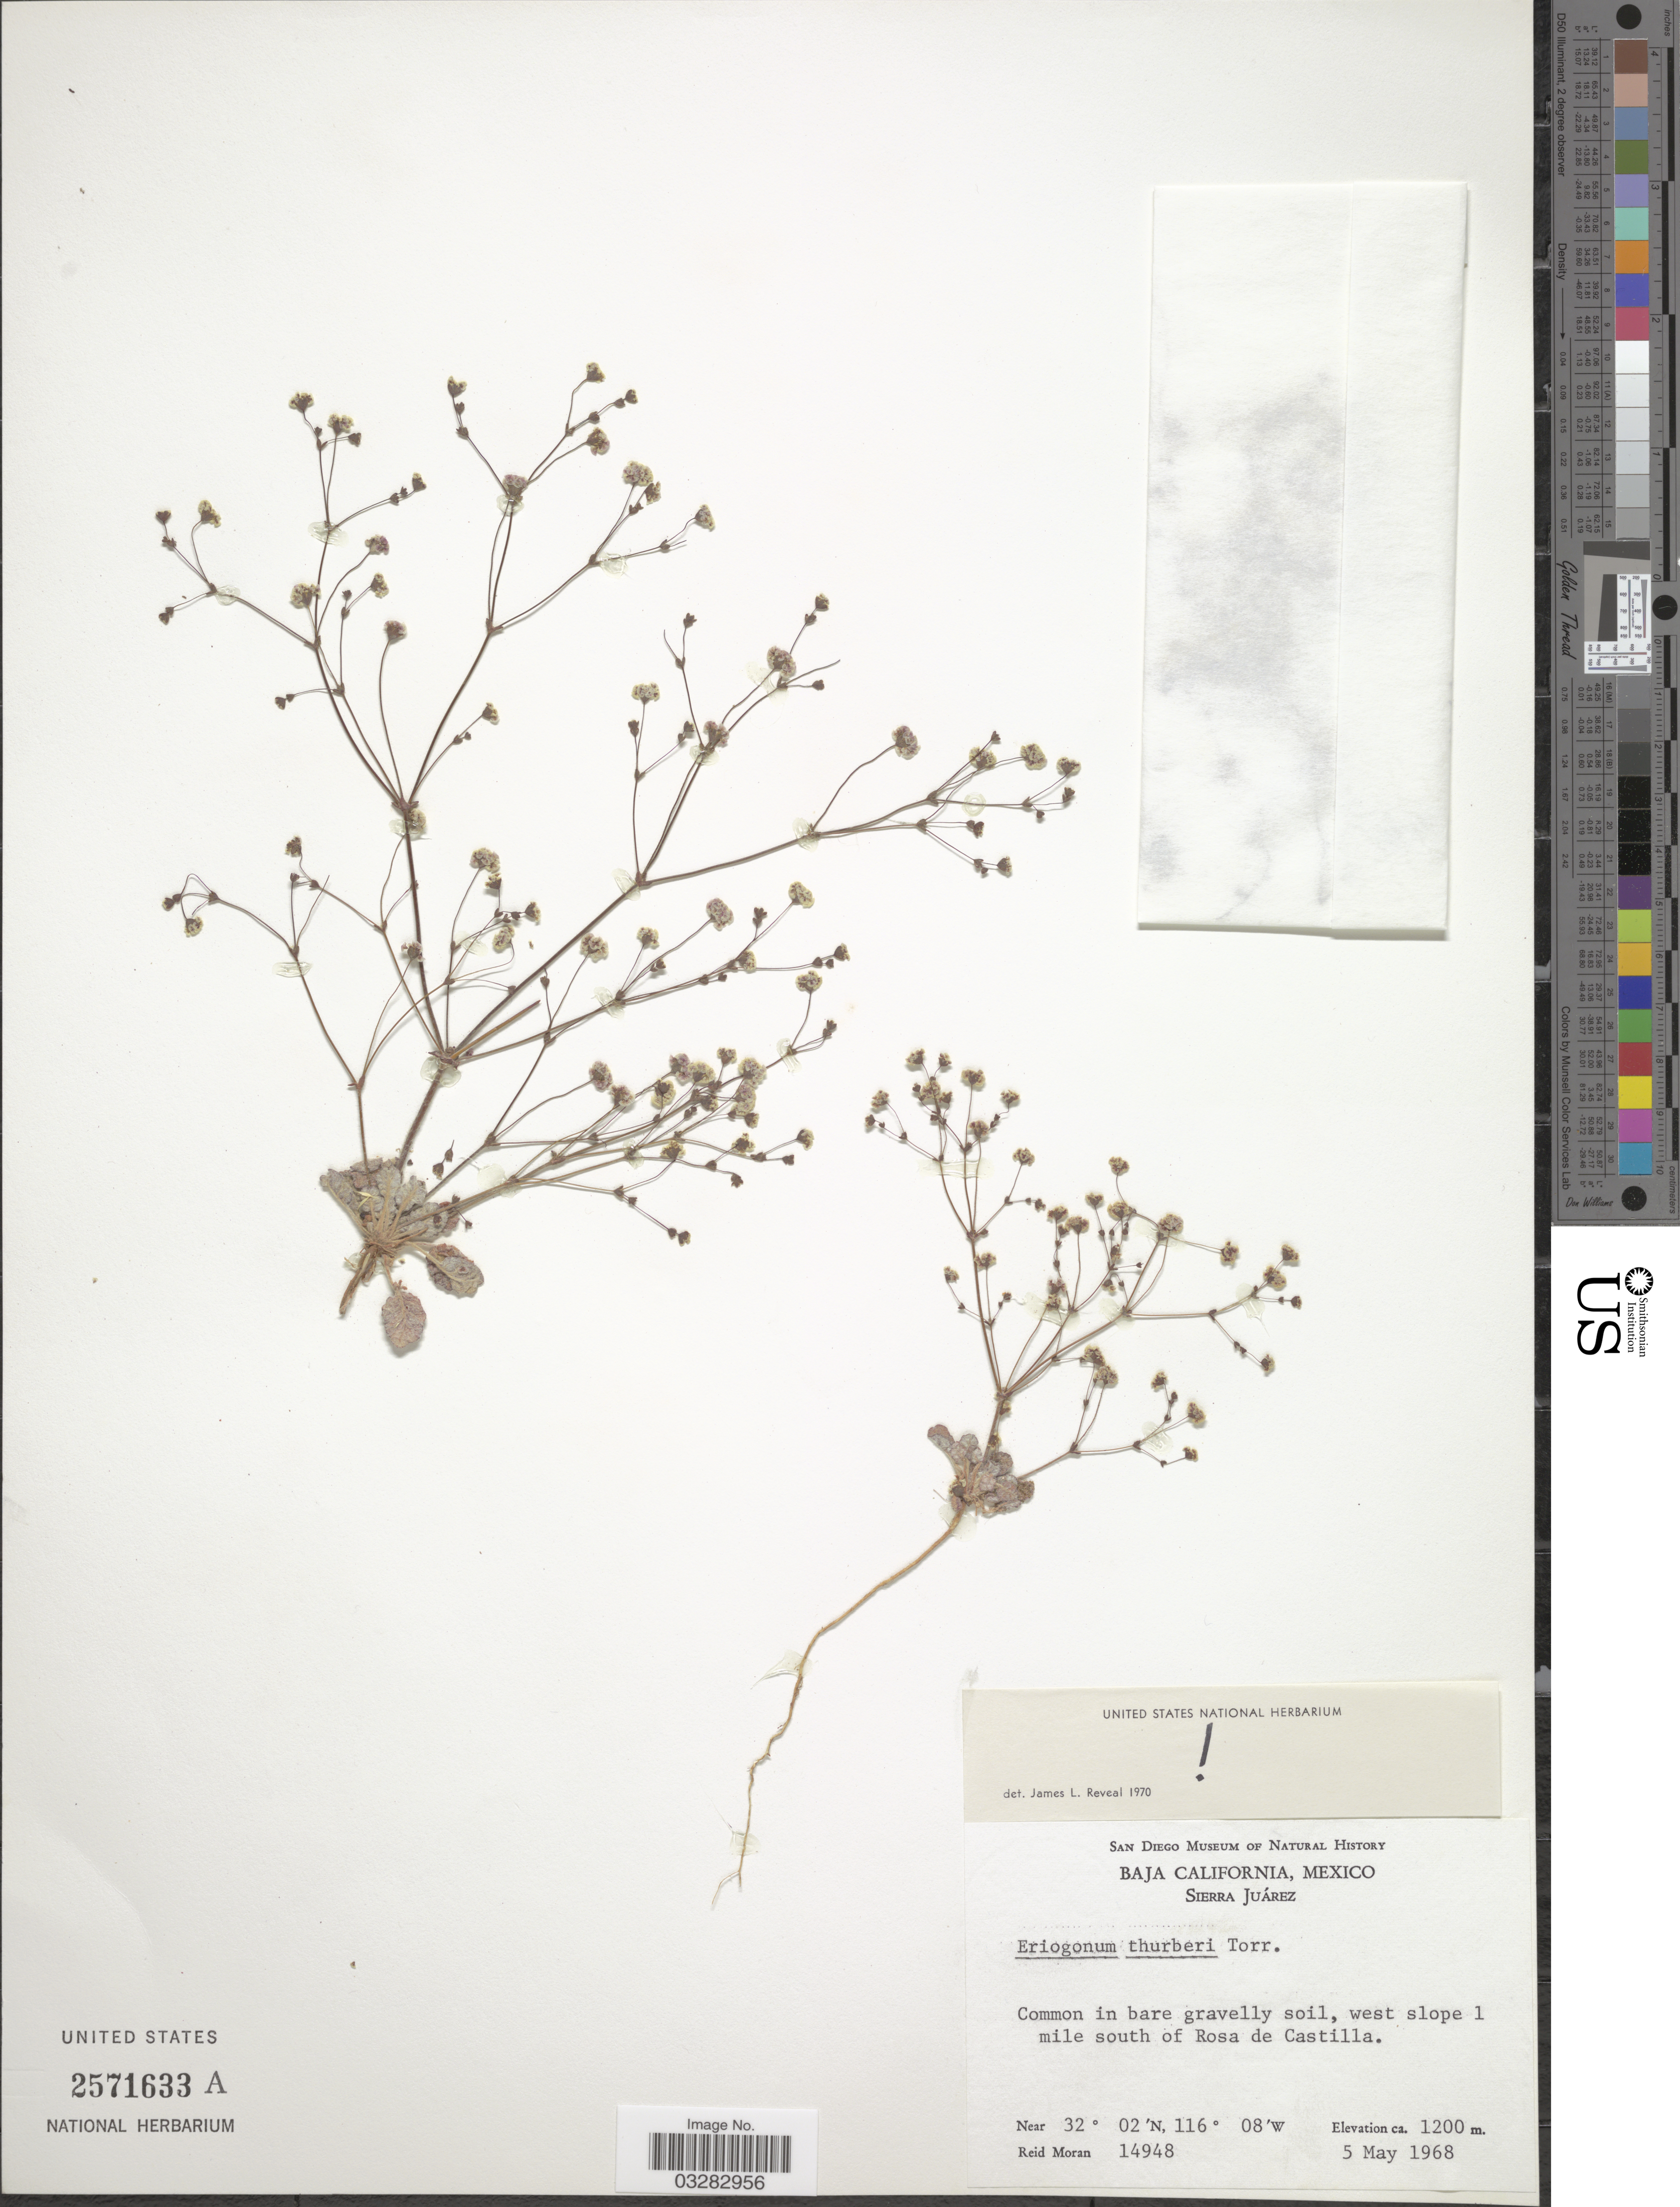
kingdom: Plantae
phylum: Tracheophyta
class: Magnoliopsida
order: Caryophyllales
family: Polygonaceae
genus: Eriogonum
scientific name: Eriogonum thurberi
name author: Torr.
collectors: R. Moran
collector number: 14948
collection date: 1968-05-05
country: Mexico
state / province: Baja California Norte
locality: Sierra Juárez. Common in bare gravelly soil, west slope 1 mile south of Rosa de Castilla.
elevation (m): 1200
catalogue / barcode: US 2571633A